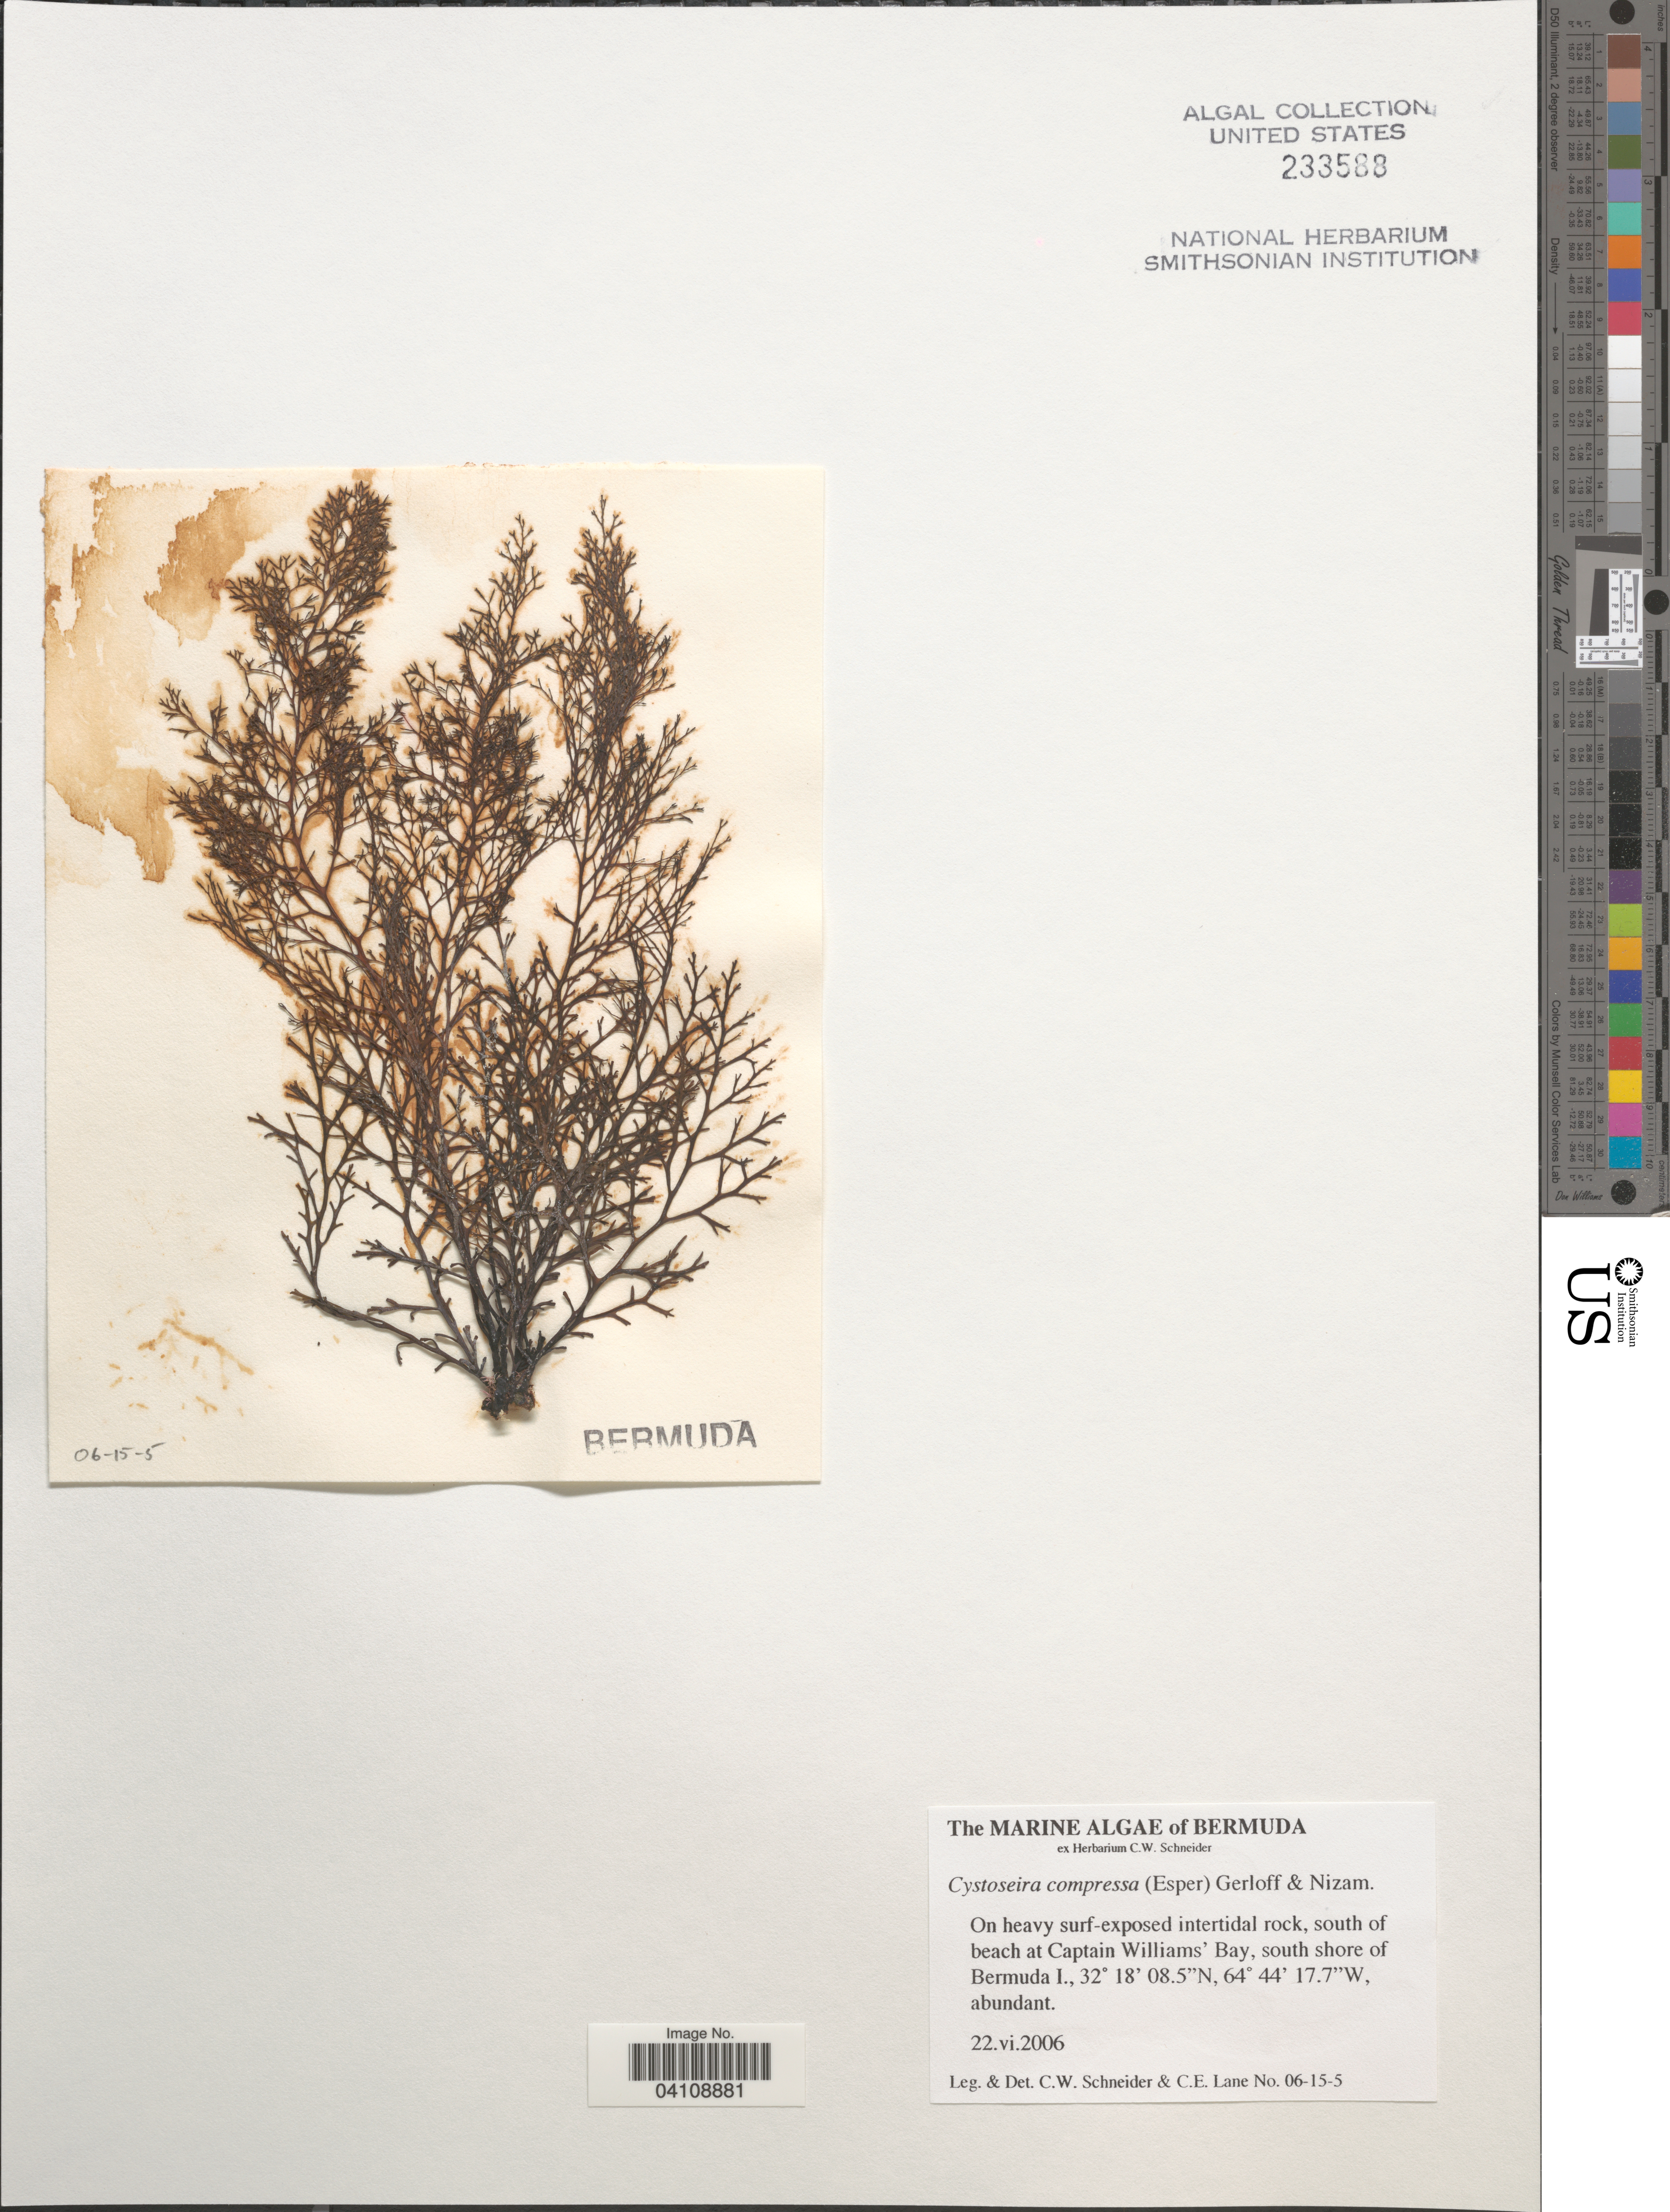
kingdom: Chromista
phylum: Ochrophyta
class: Phaeophyceae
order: Fucales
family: Sargassaceae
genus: Cystoseira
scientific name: Cystoseira compressa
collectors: C. W.Schneider & C. E. Lane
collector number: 06-15-5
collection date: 2006-06-22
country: Bermuda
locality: On heavy surf-exposed intertidal rock, south of beach at Captain William's Bay, south shore of Bermuda I.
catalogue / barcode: US 233588